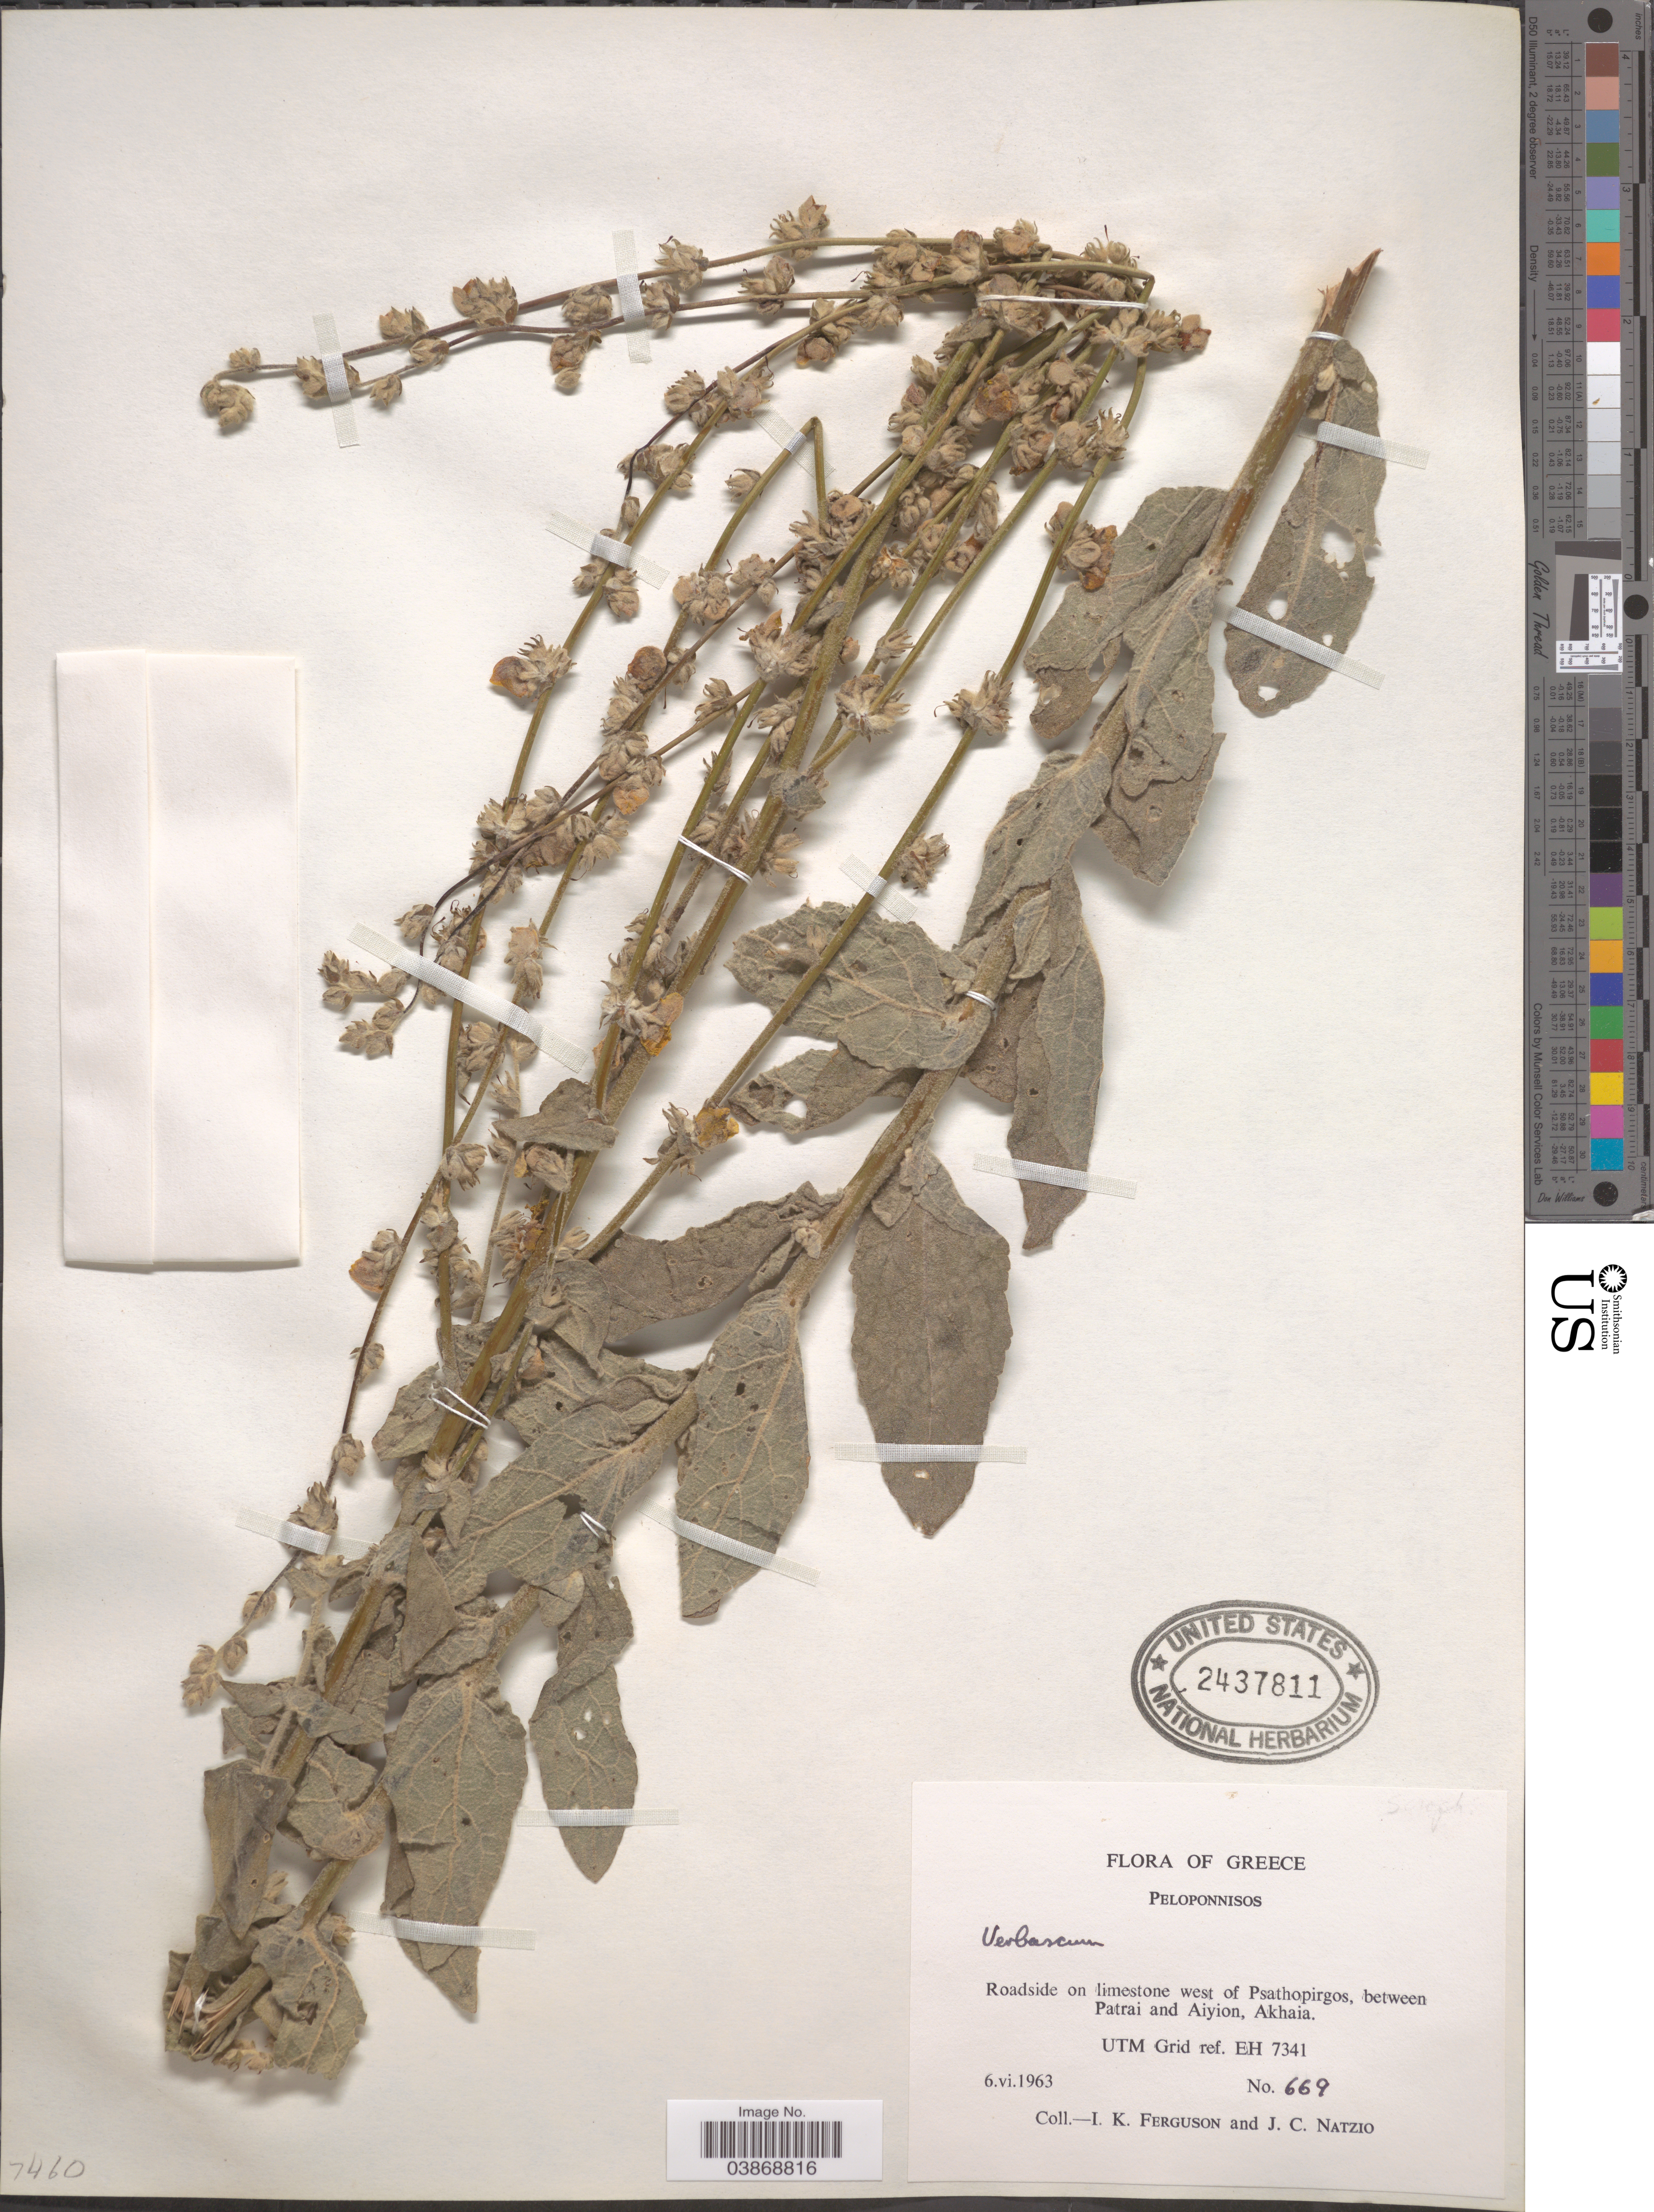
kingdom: Plantae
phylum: Tracheophyta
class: Magnoliopsida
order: Lamiales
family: Scrophulariaceae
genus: Verbascum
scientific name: Verbascum sp.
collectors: I. K. Ferguson & J. Natzio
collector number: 669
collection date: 1963-06-06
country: Greece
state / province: Peloponnese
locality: Peloponnisos. Roadside on limestone west of Psathopirgos, between Patrai and Aiyion, Akhaia. UTM Grid ref. EH 7341.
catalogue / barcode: US 2437811